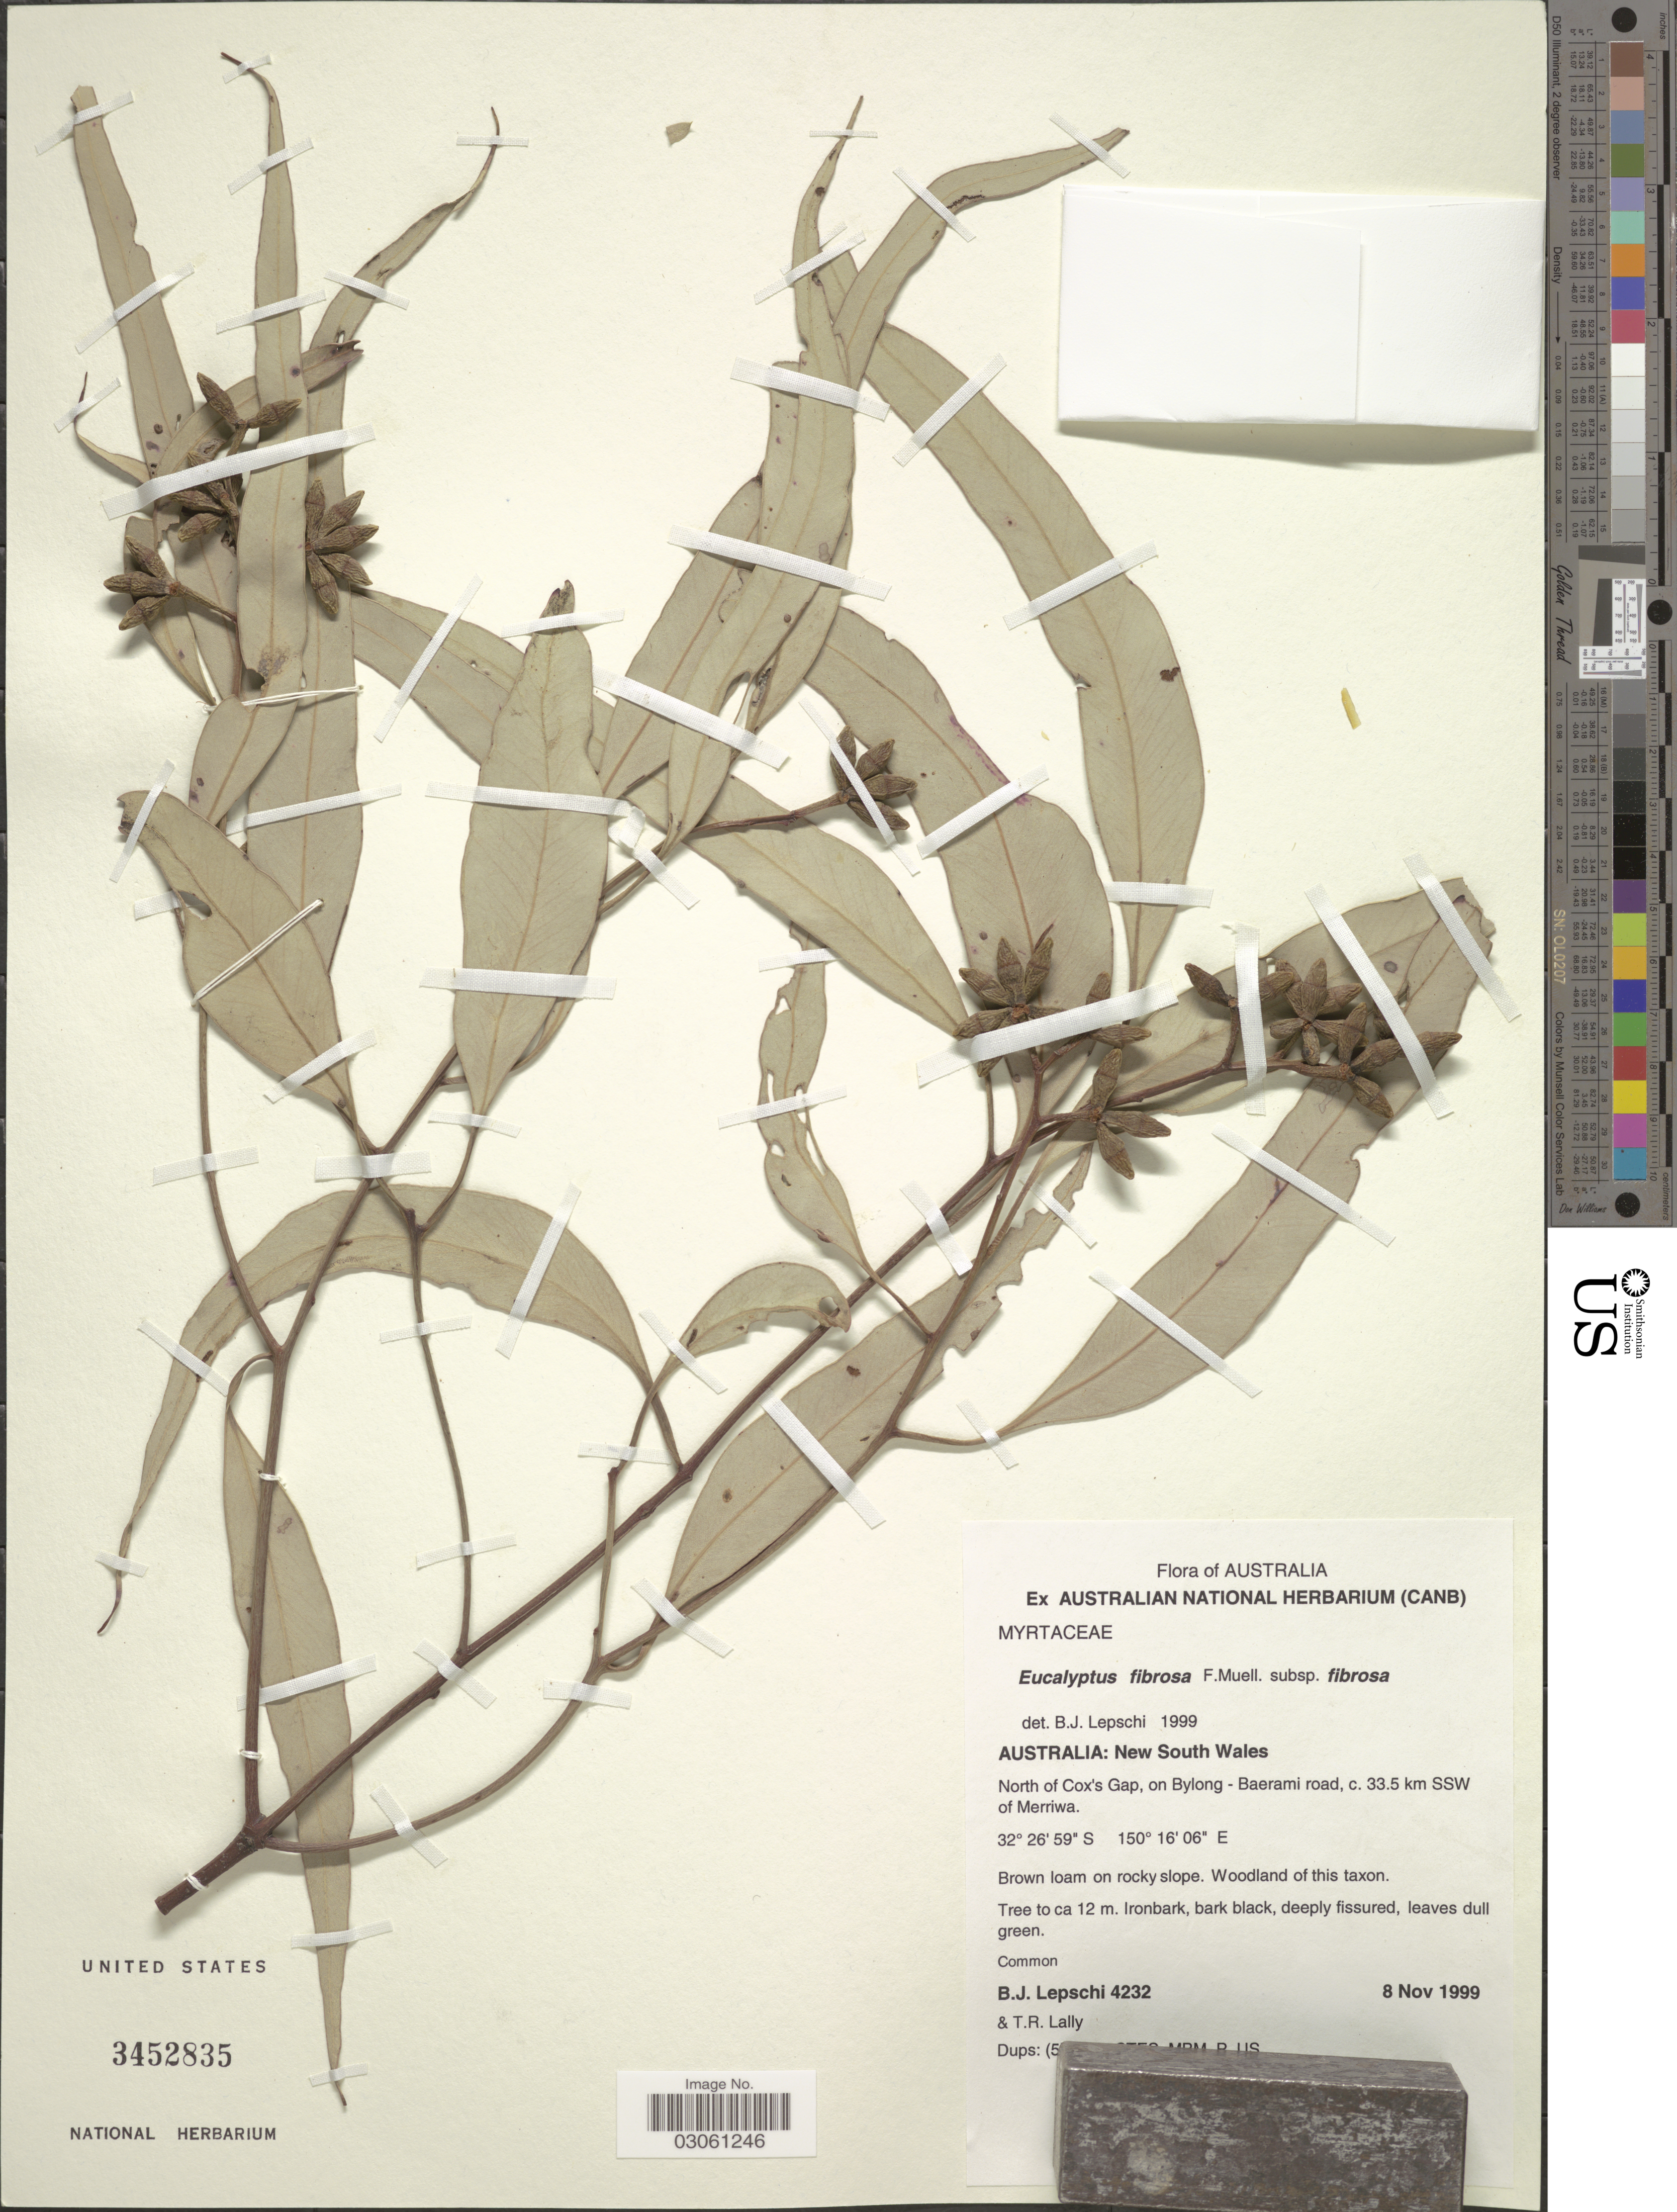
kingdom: Plantae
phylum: Tracheophyta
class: Magnoliopsida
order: Myrtales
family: Myrtaceae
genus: Eucalyptus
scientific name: Eucalyptus fibrosa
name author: F. Muell.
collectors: B. Lepschi & T. R. Lally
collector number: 4232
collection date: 1999-11-08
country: Australia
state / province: New South Wales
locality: North of Cox's Gap, on Bylong - Baerami road, c. 33.5 km SSW of Merriwa.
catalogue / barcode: US 3452835